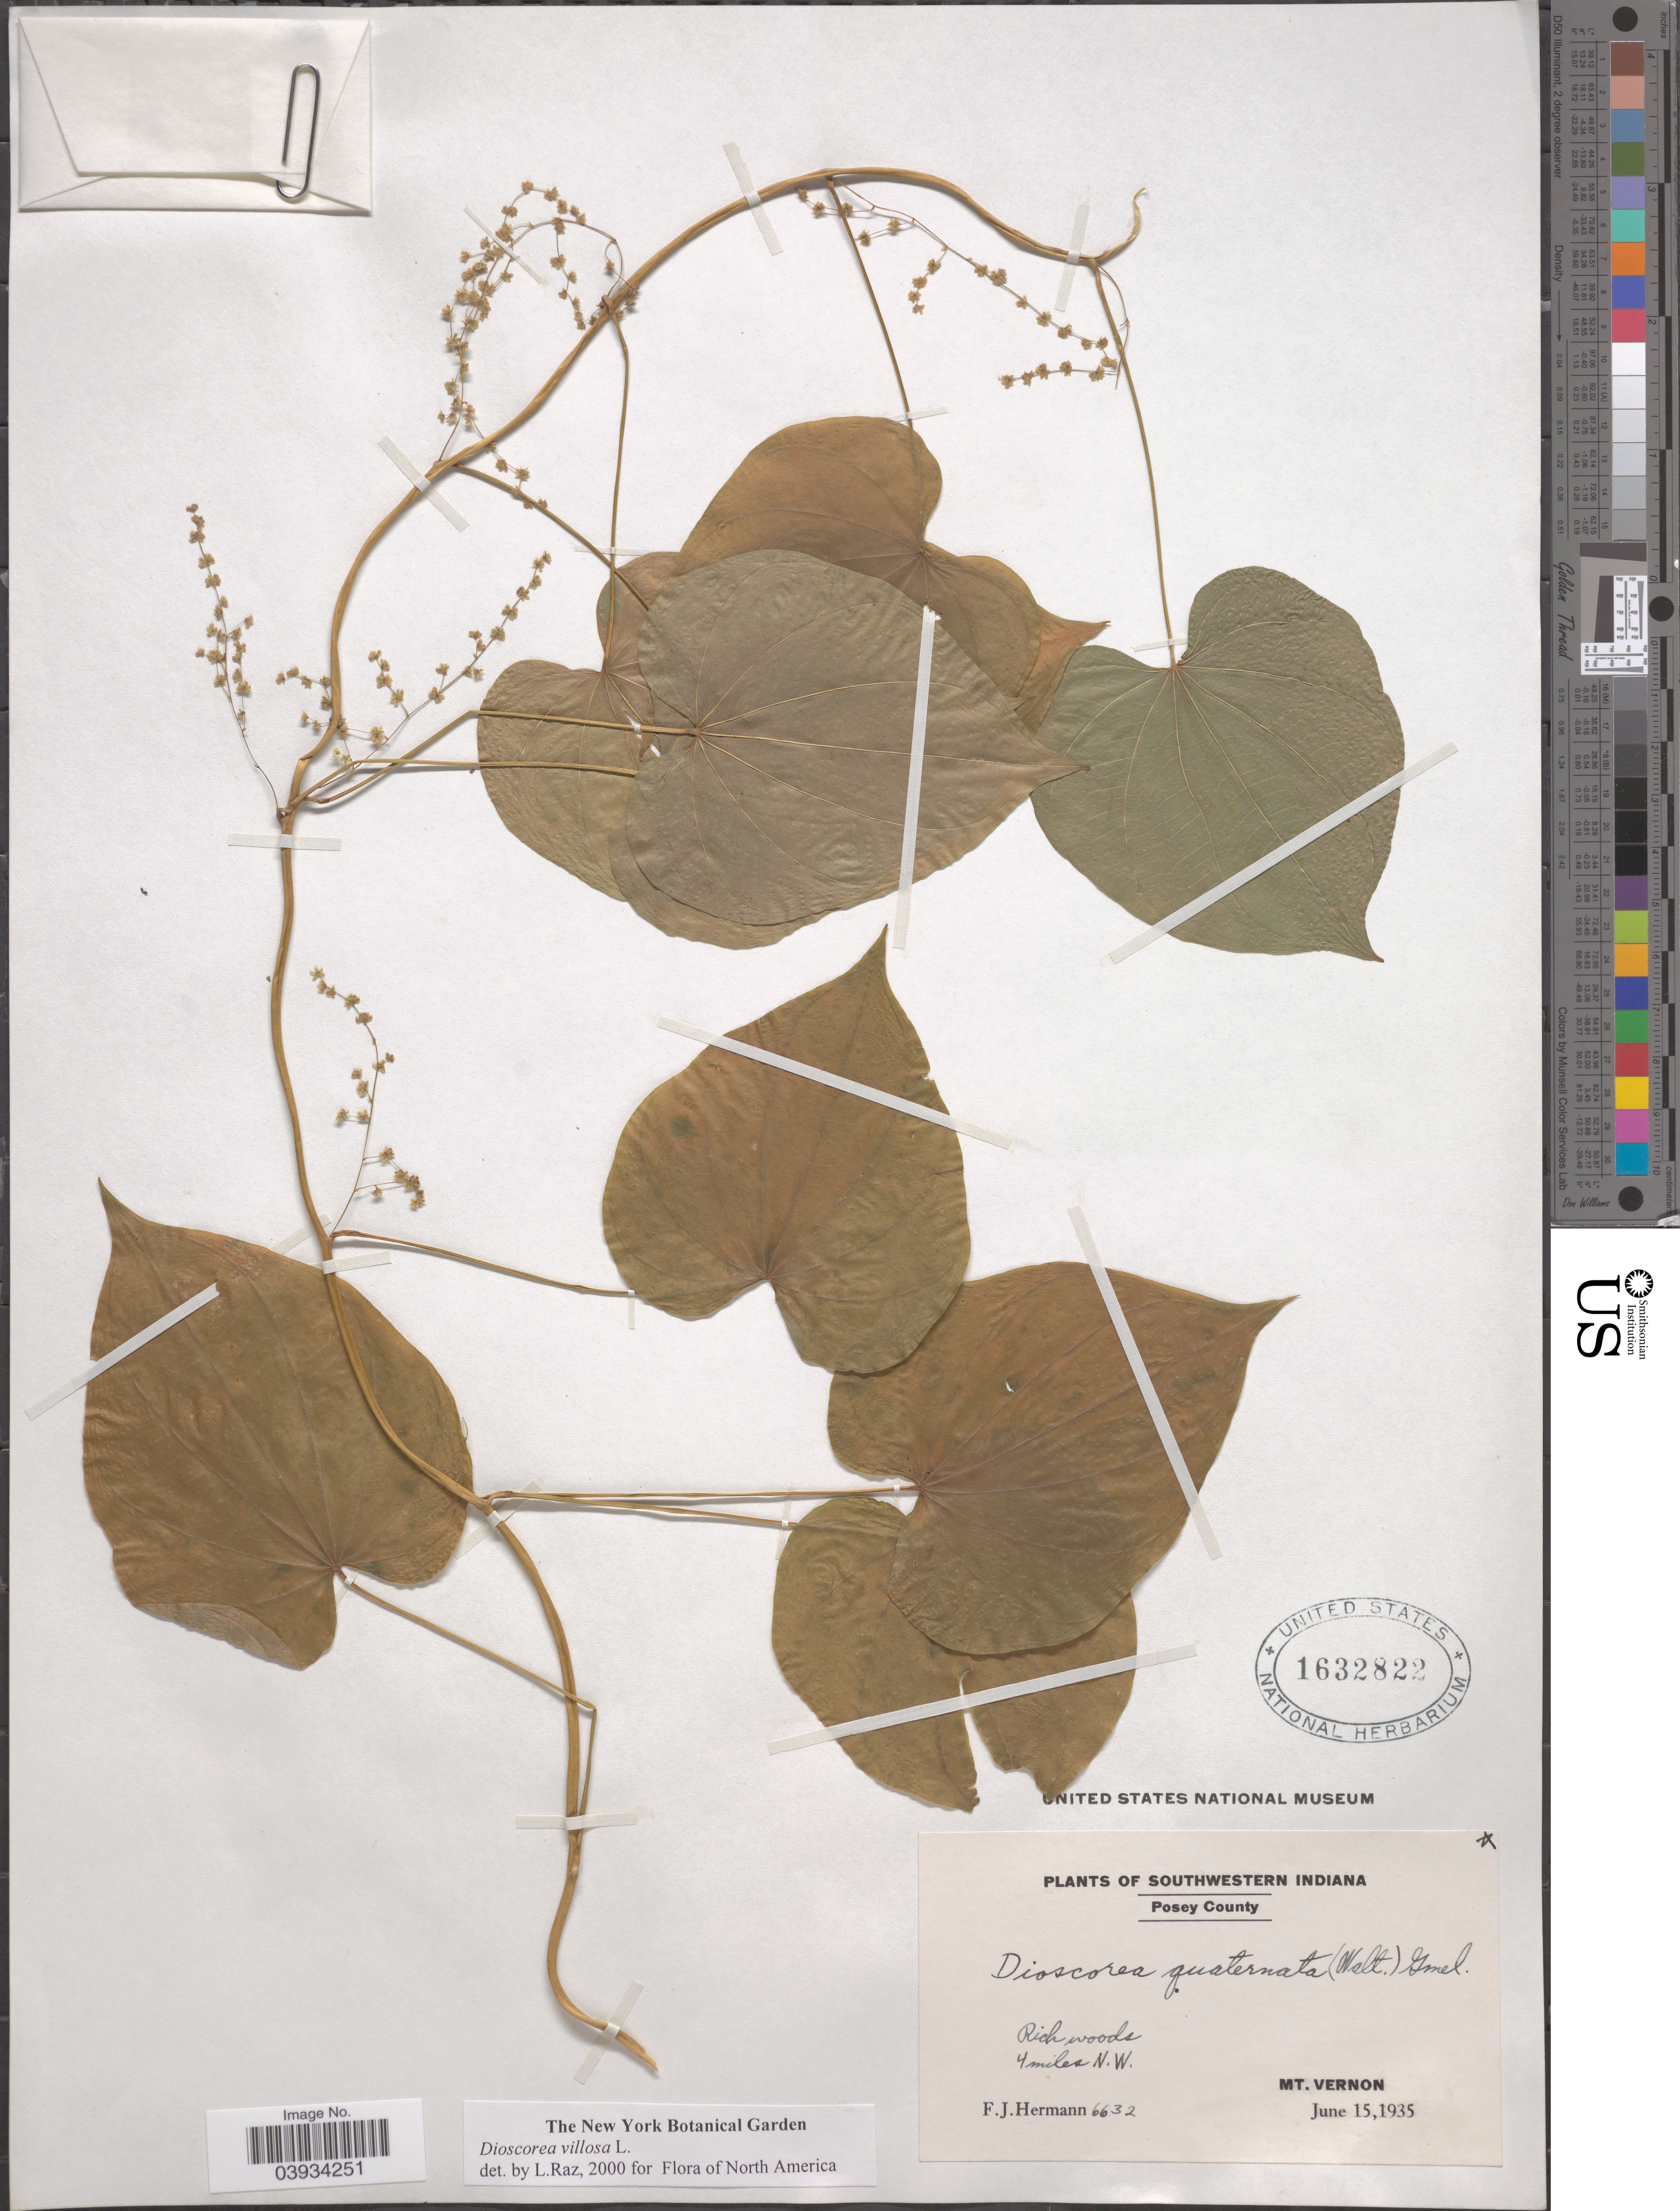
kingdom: Plantae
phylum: Tracheophyta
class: Liliopsida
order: Dioscoreales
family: Dioscoreaceae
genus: Dioscorea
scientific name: Dioscorea villosa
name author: L.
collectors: F. J. Hermann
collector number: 6632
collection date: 1935-06-15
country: United States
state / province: Indiana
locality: Southwestern Indiana. Posey County. 4 miles N.W. Mt. Vernon.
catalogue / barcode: US 1632822